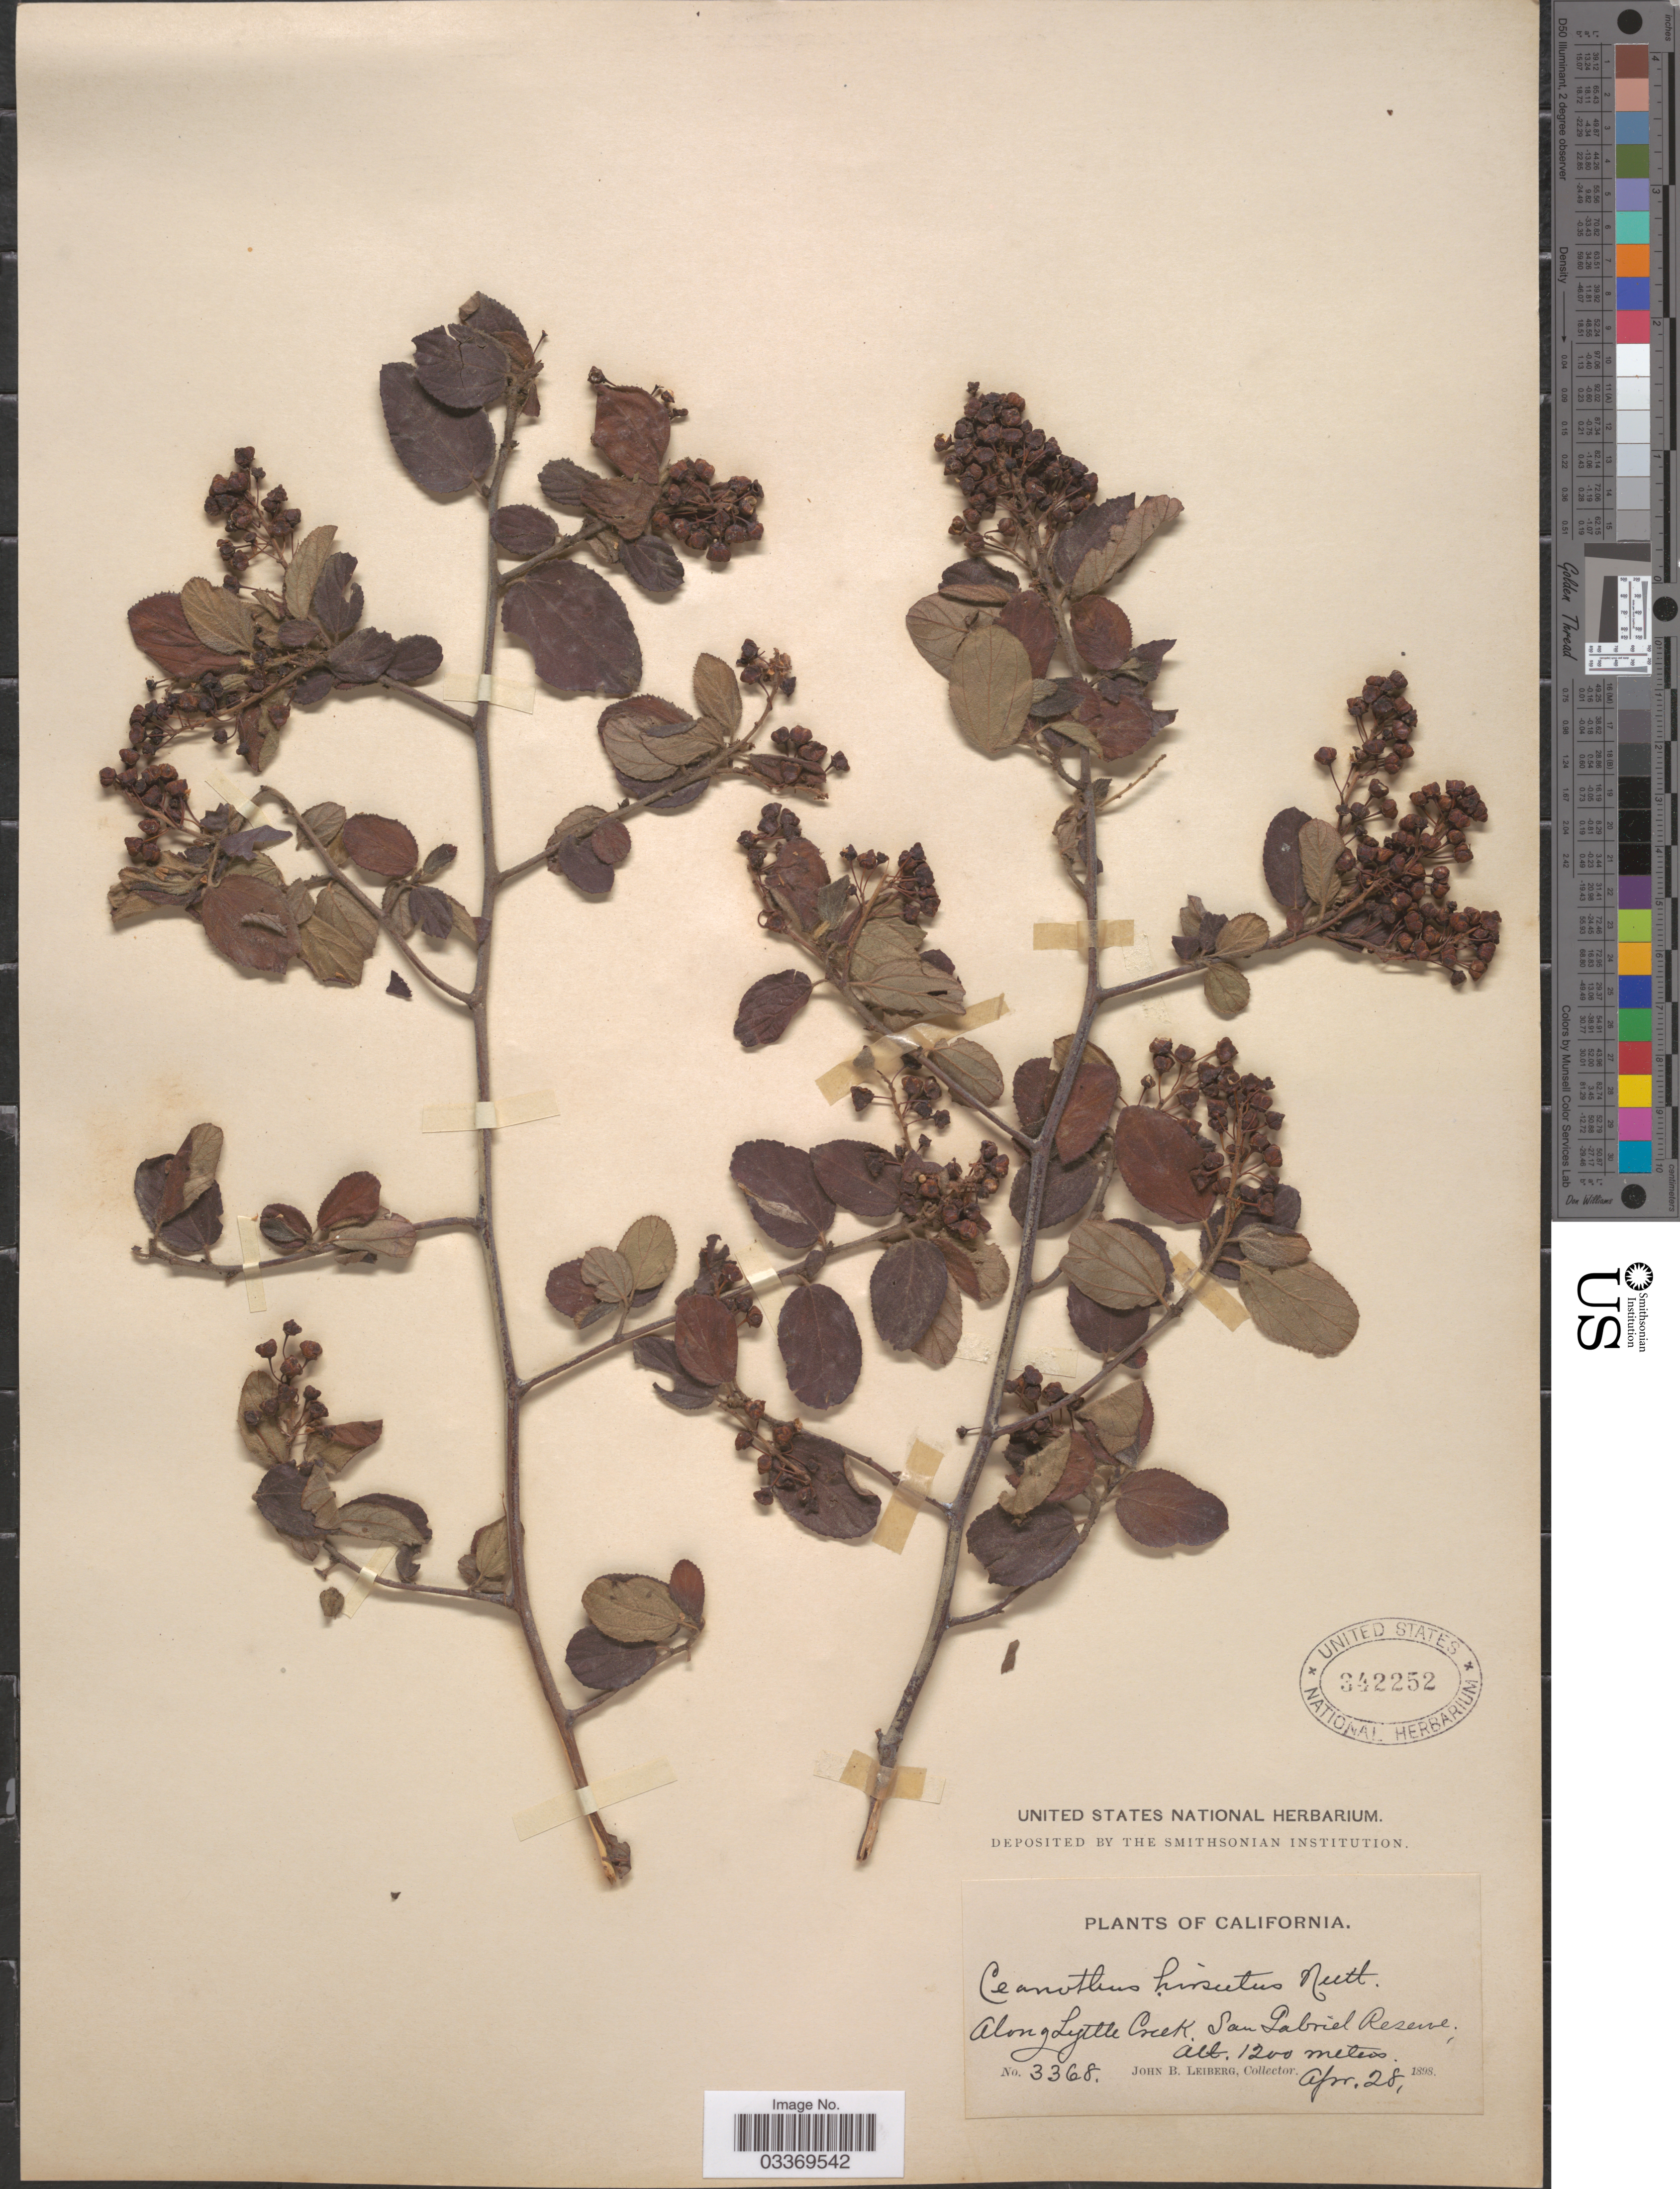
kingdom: Plantae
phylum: Tracheophyta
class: Magnoliopsida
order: Rosales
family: Rhamnaceae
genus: Ceanothus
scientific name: Ceanothus hirsutus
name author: Nutt.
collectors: J. B. Leiberg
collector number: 3368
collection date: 1898-04-28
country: United States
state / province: California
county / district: Los Angeles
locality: Along Lytlle Creek. San Gabriel Reserve.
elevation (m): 1200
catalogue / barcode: US 342252